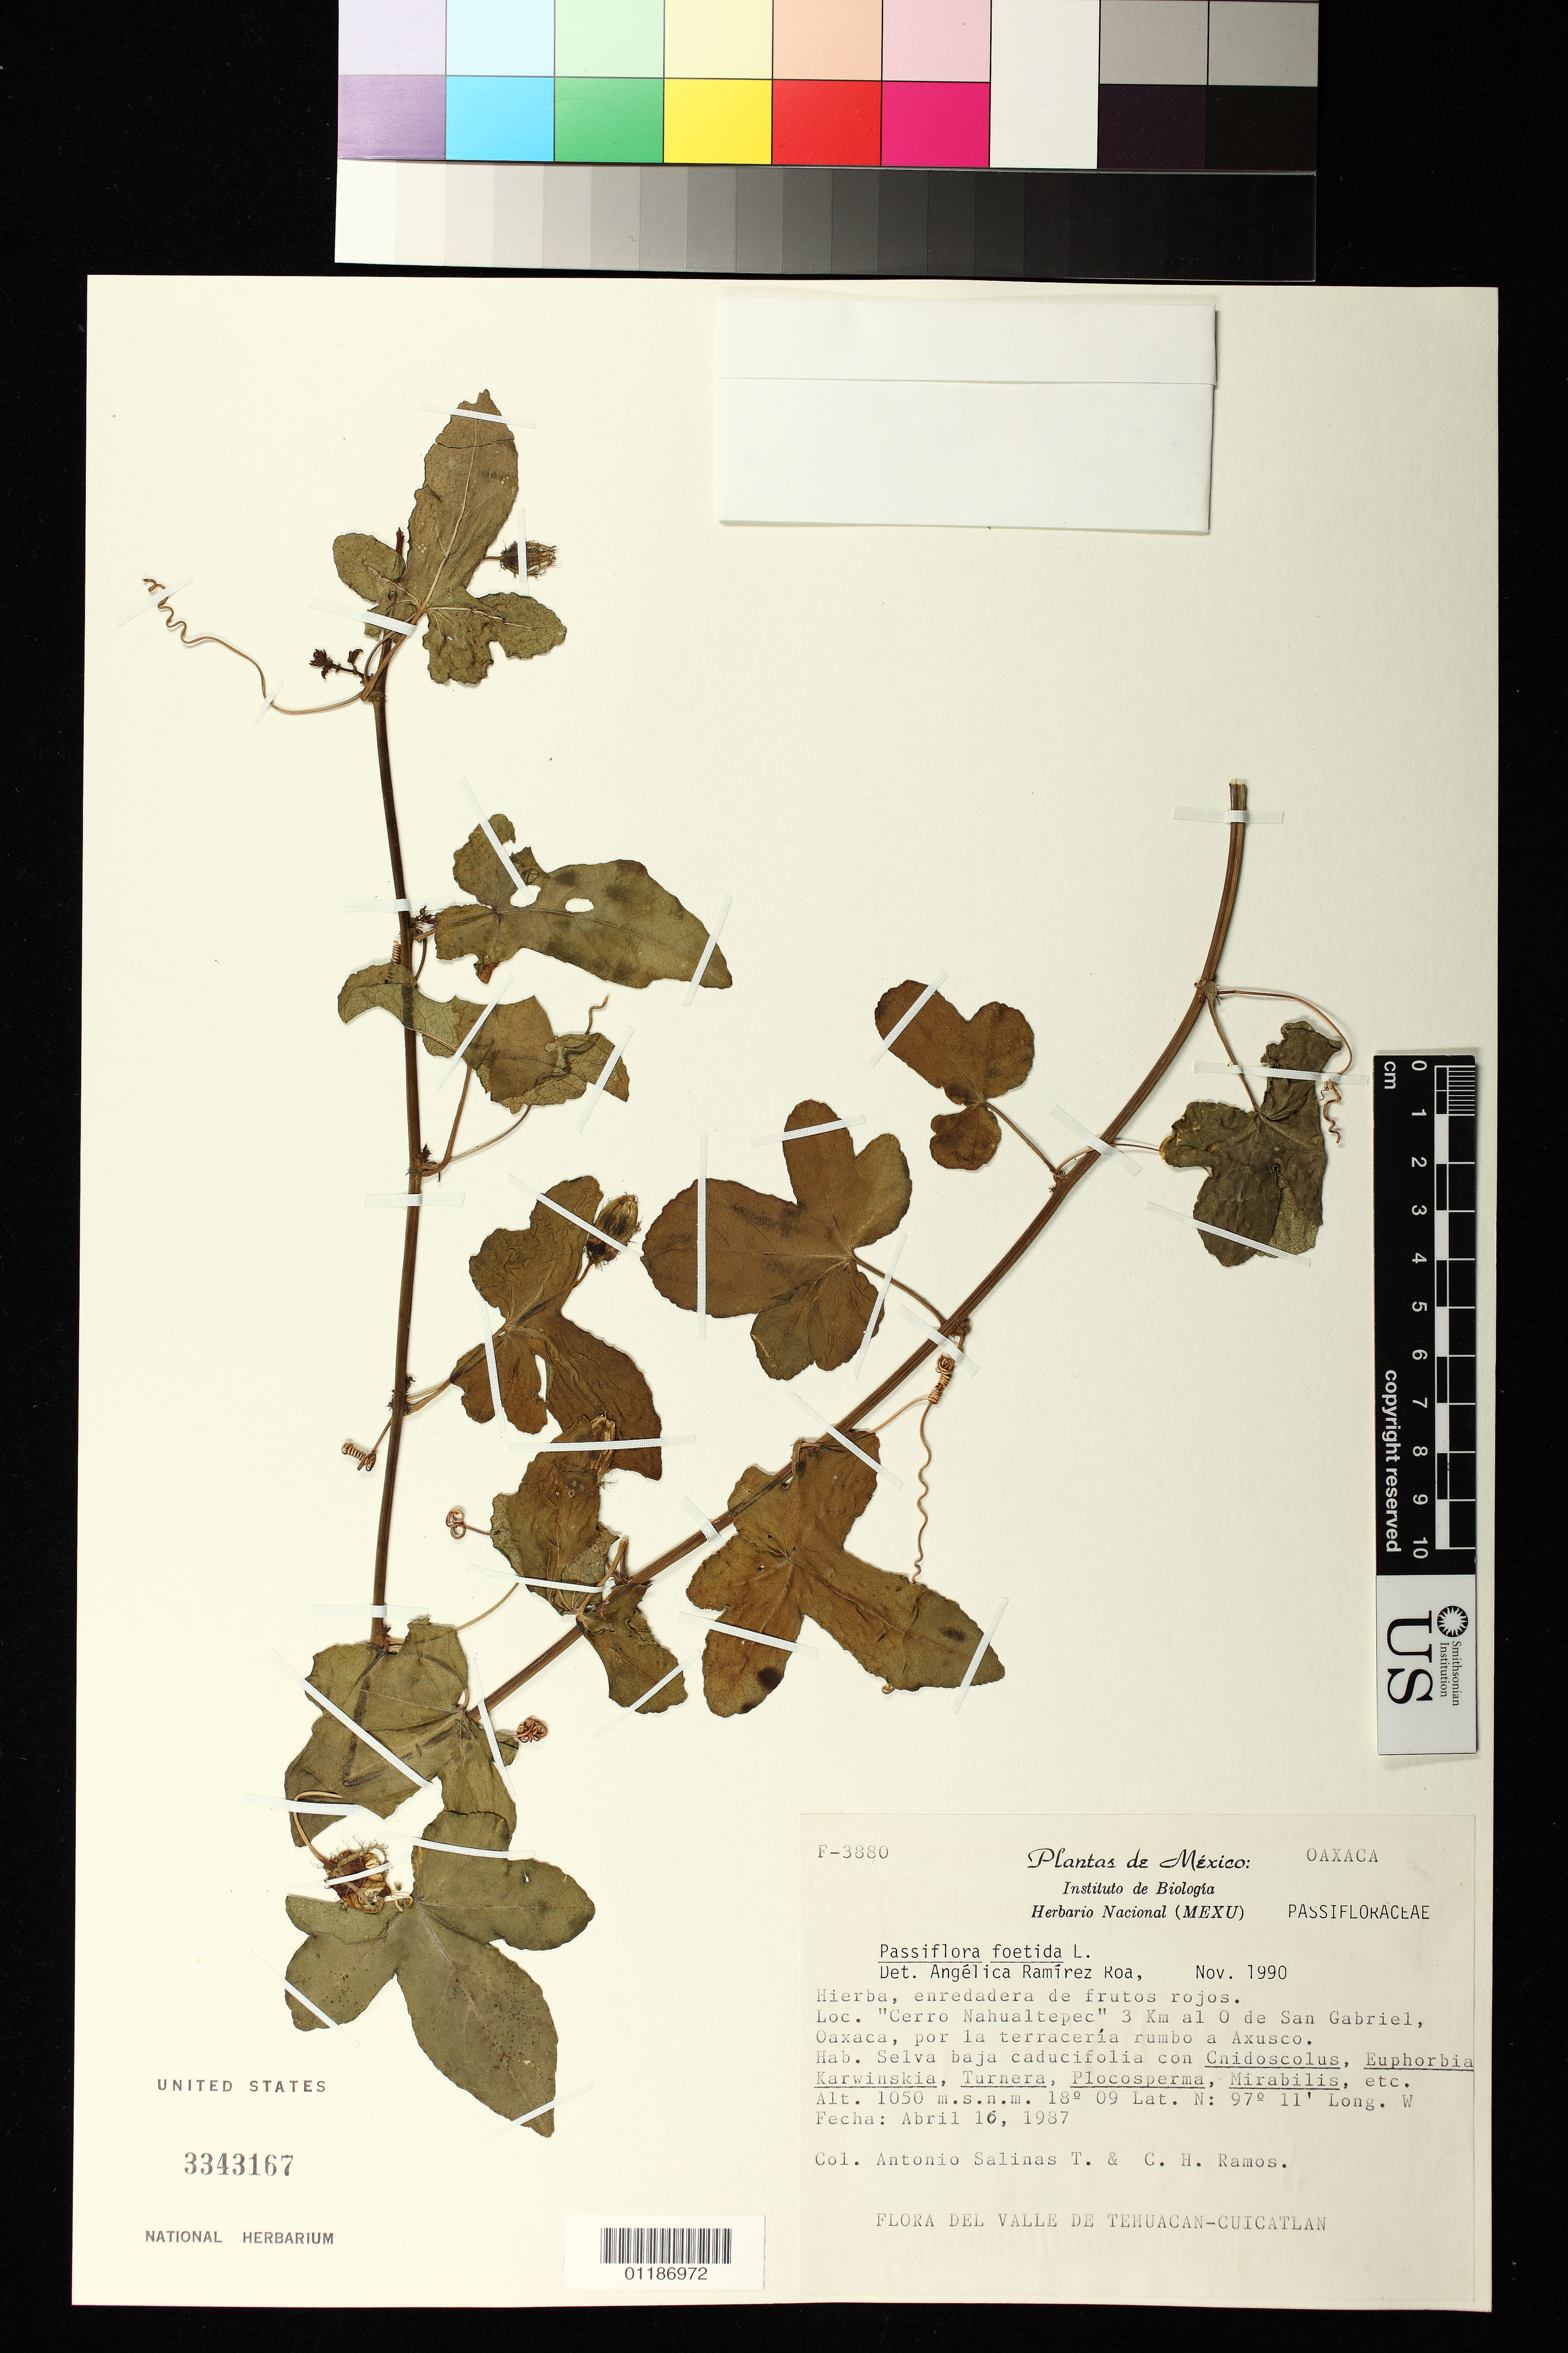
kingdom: Plantae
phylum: Tracheophyta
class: Magnoliopsida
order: Malpighiales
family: Passifloraceae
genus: Passiflora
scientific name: Passiflora hibiscifolia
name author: Lam.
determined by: Svoboda, Harlan T., (NA), US Department of Agriculture (UNITED STATES)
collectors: A. Salinas T. & C. H. Ramos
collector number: F-3880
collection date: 1987-04-16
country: Mexico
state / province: Oaxaca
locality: "Cerro Nahualtepec" 3 km. al O de San Gabriel, Oaxaca, por la terraceria rumbo a Axusco.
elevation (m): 1050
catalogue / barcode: US 3343167